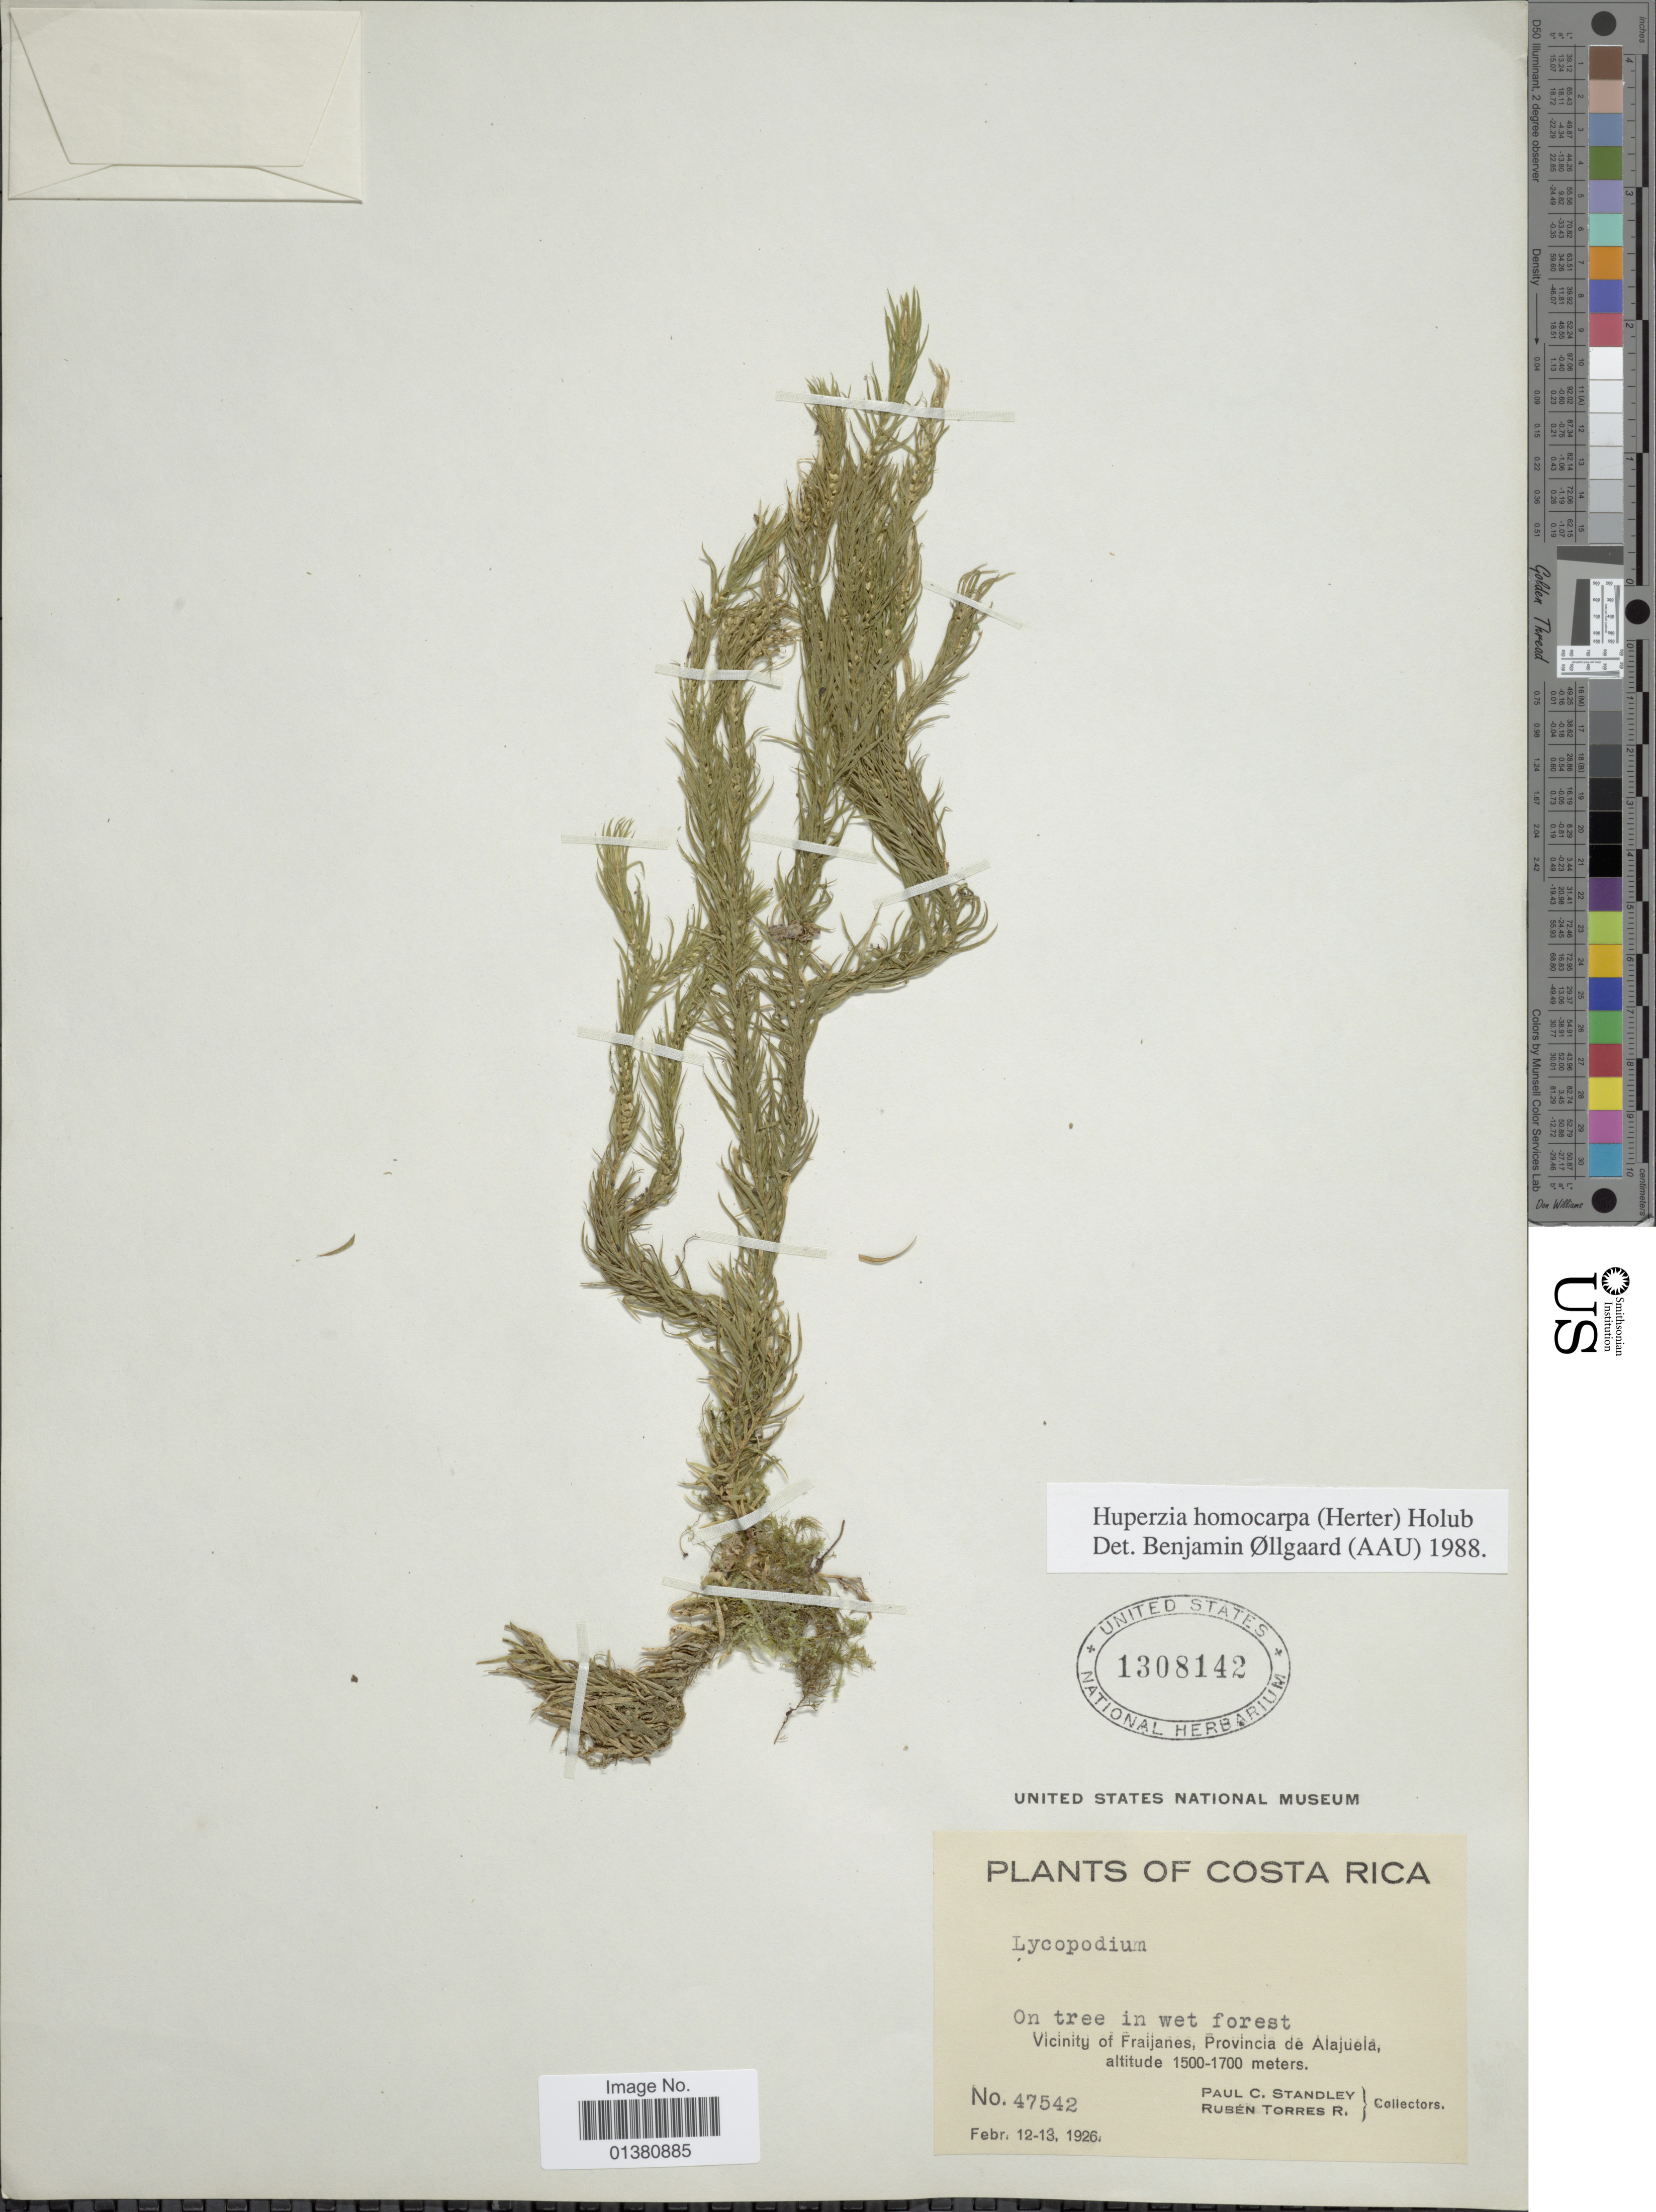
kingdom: Plantae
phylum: Tracheophyta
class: Lycopodiopsida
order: Lycopodiales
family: Lycopodiaceae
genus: Phlegmariurus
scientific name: Phlegmariurus homocarpus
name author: (Herter) B. Øllg.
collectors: P. C. Standley & R. Torres Rojas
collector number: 47542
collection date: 1926-02-12/1926-02-13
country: Costa Rica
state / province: Alajuela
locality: Vicinity of Fraijanes, Provincia de Alajuela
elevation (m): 1500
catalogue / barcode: US 1308142